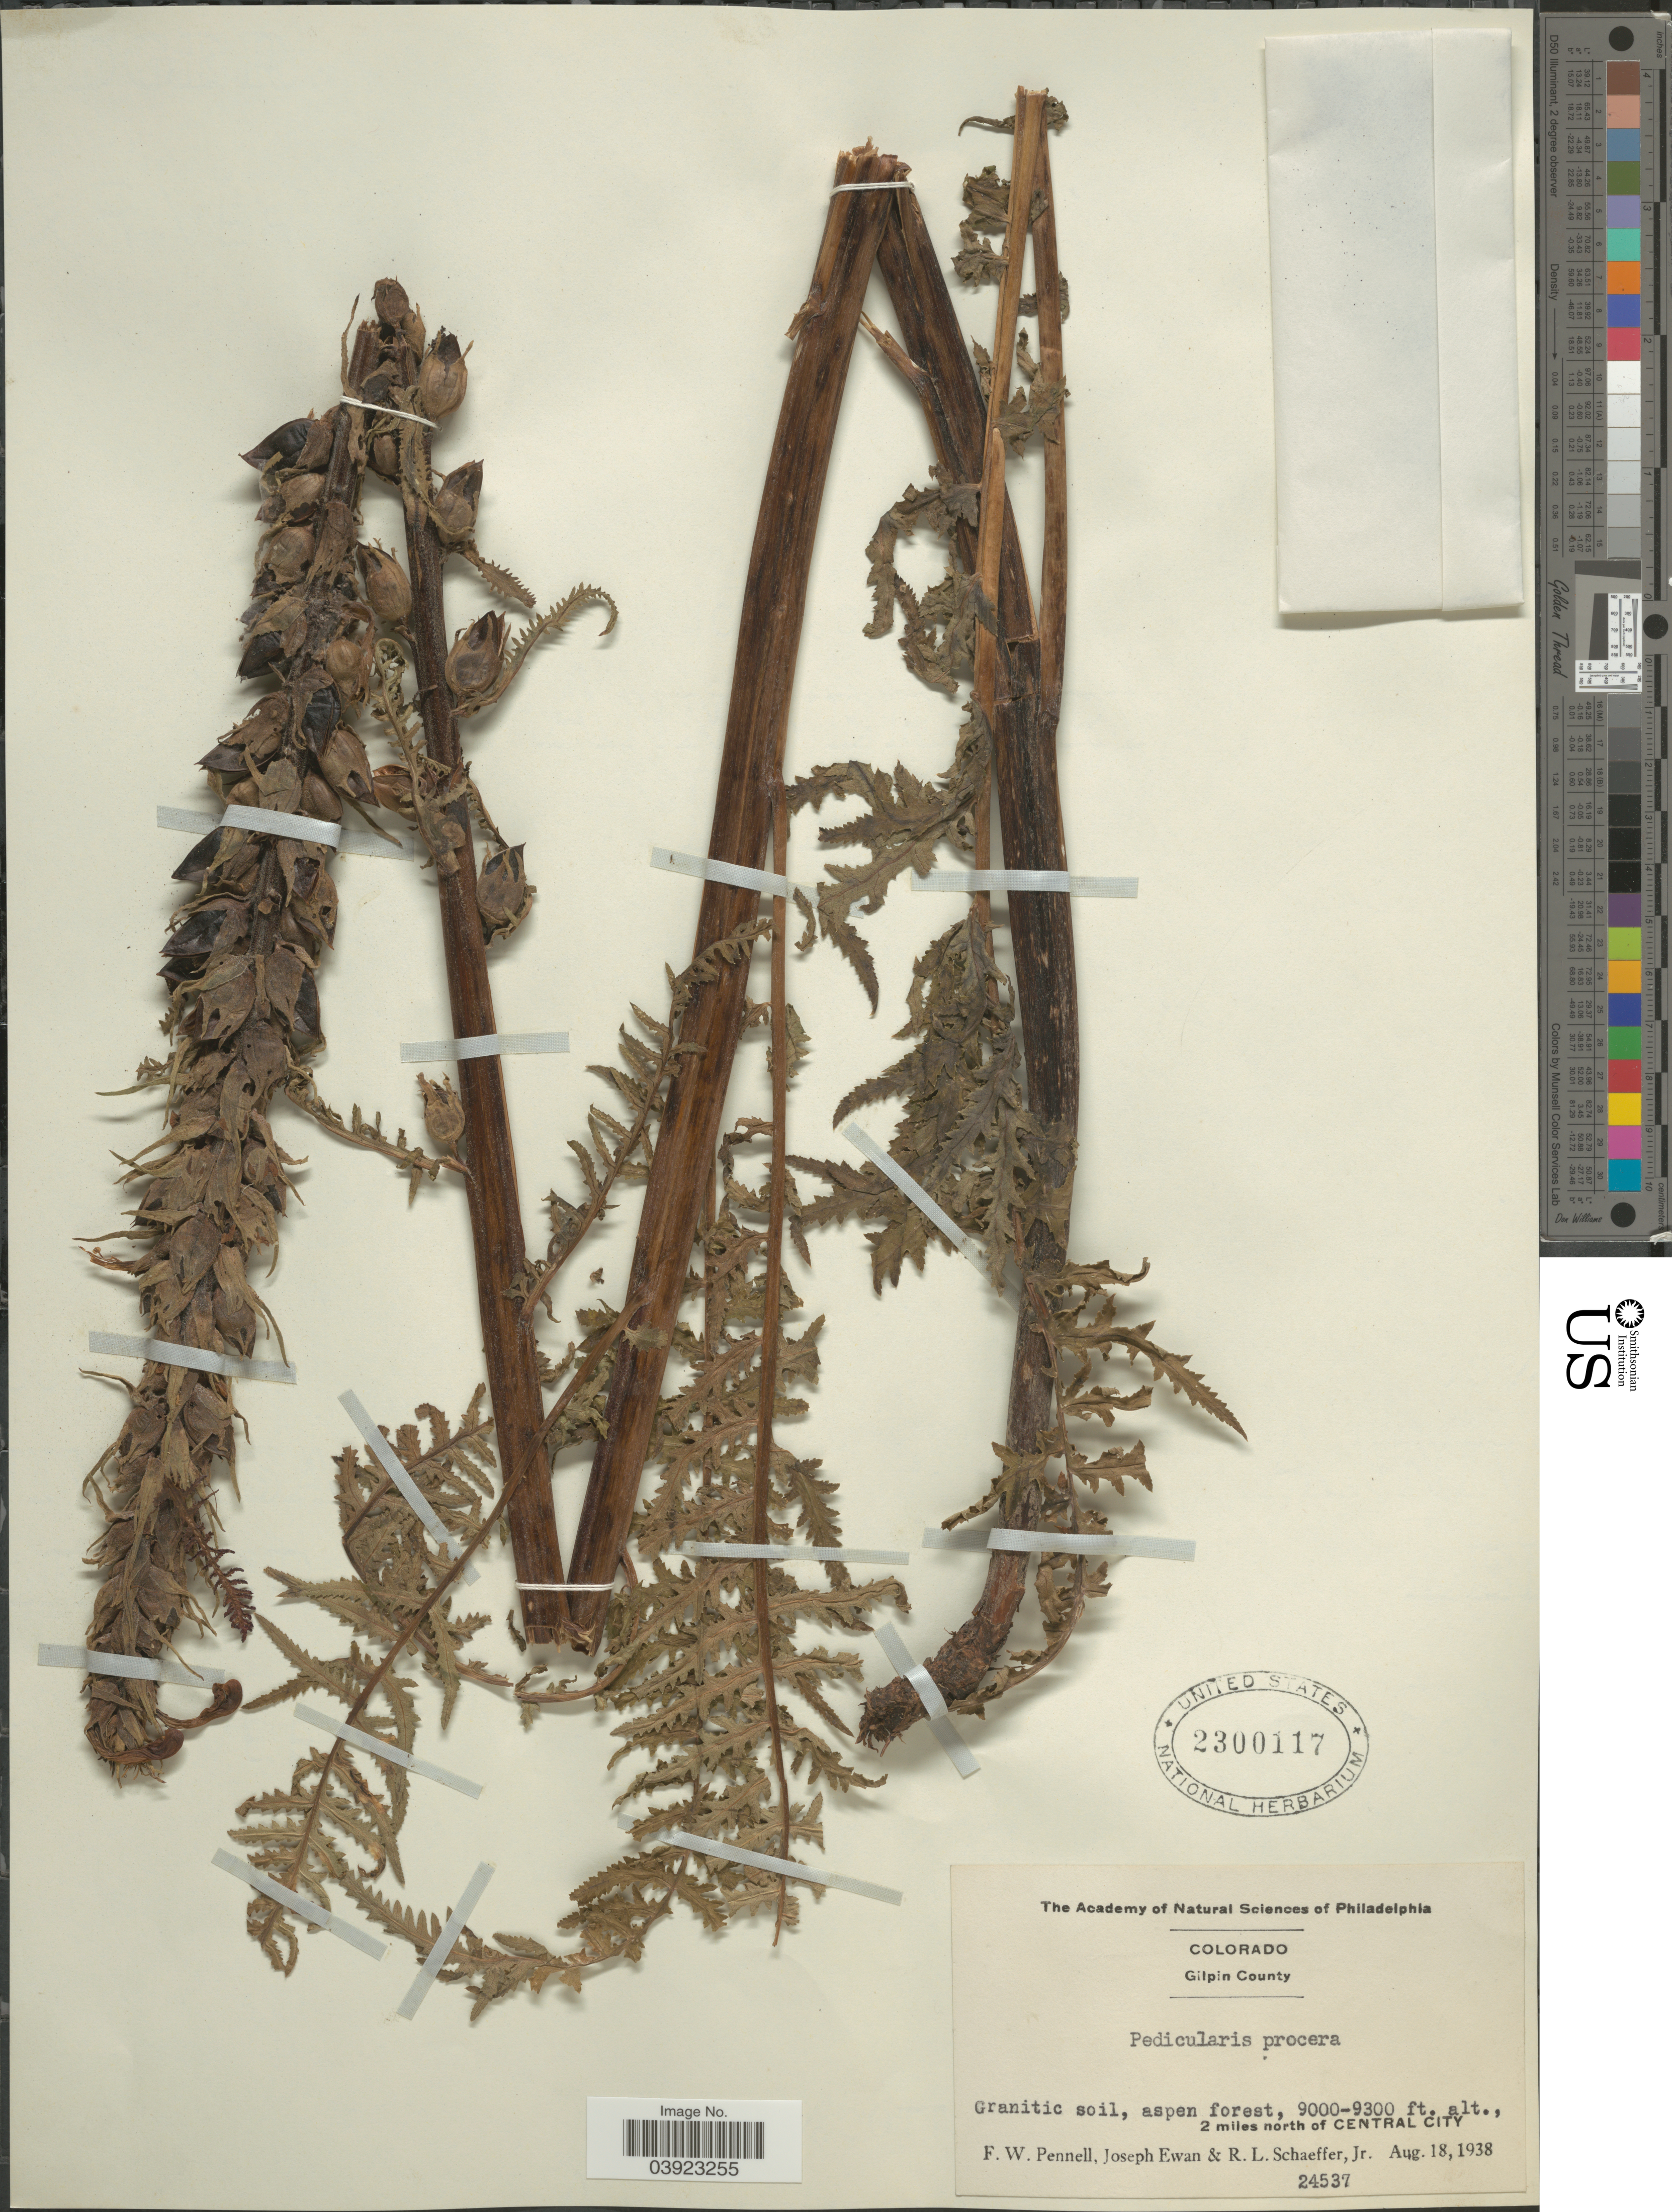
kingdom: Plantae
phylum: Tracheophyta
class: Magnoliopsida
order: Lamiales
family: Orobanchaceae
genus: Pedicularis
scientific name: Pedicularis procera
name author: A. Gray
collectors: F. W. Pennell, J. A. Ewan & R. L. Schaeffer Jr.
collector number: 24537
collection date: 1938-08-18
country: United States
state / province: Colorado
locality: Gilpin County. 2 miles north of Central City.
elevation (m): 2743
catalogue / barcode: US 2300117